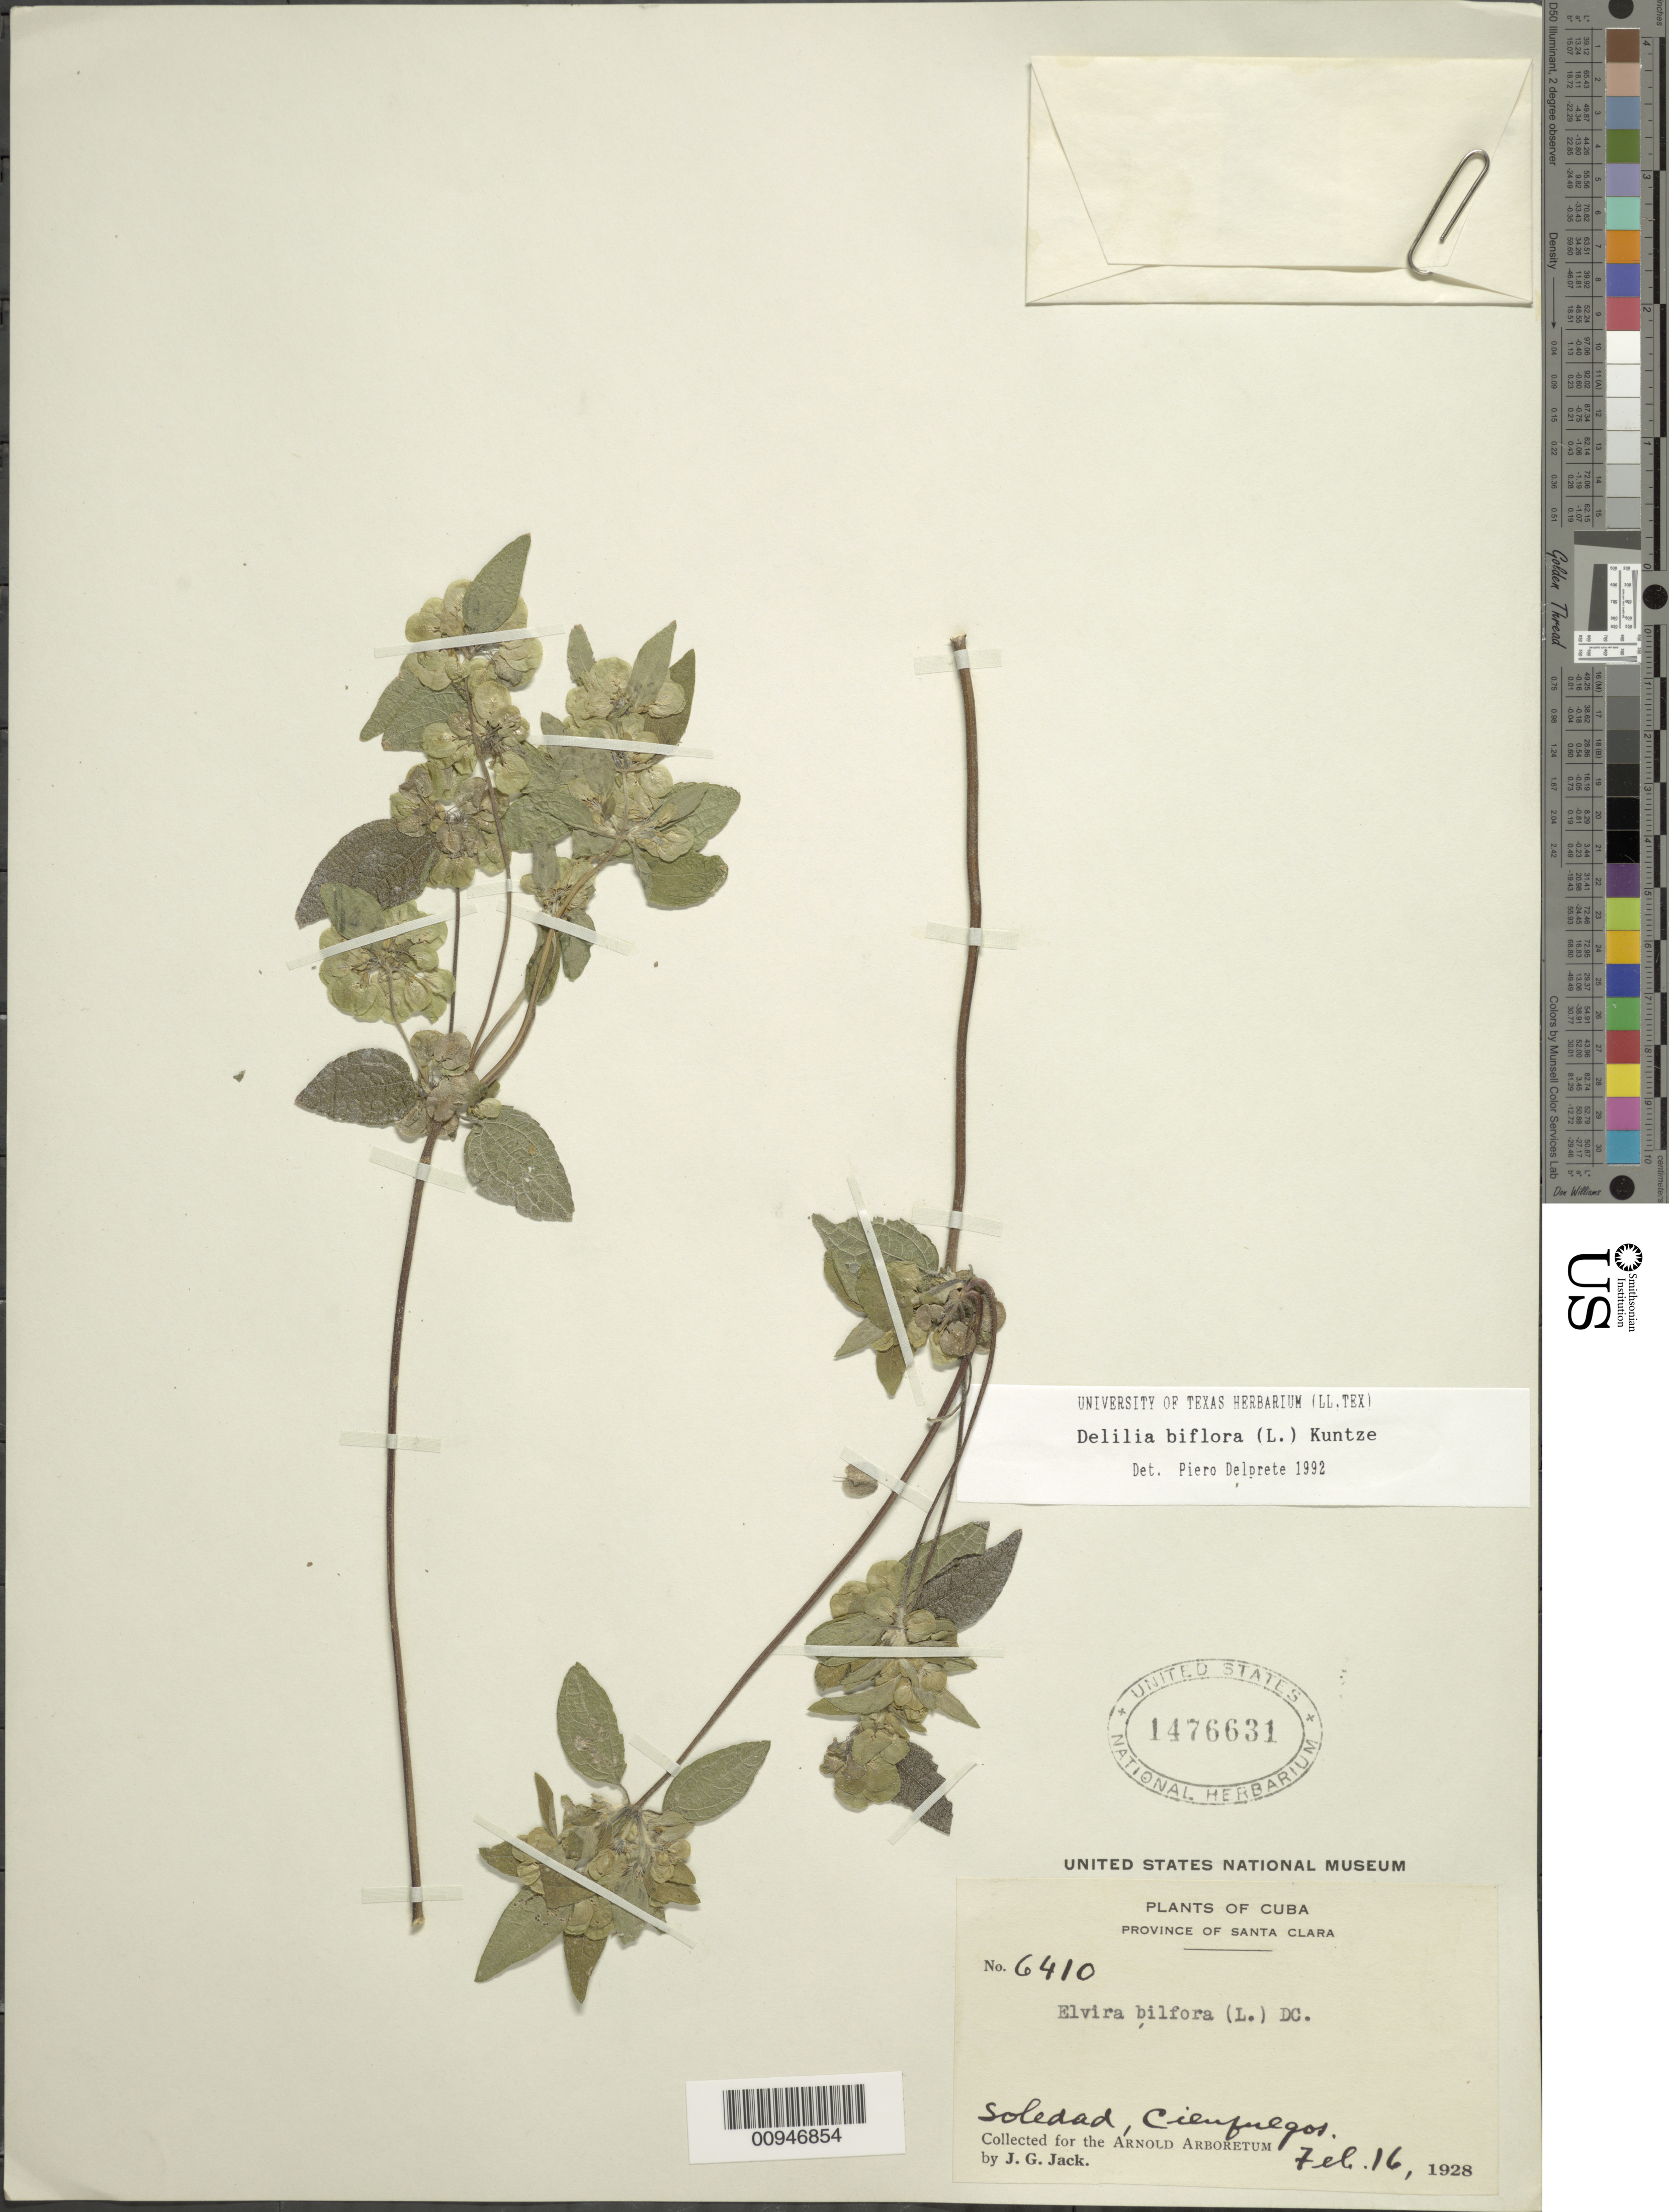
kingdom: Plantae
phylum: Tracheophyta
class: Magnoliopsida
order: Asterales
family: Asteraceae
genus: Delilia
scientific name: Delilia biflora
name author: (L.) Kuntze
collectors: J. G. Jack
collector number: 6410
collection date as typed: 16 Feb 1928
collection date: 1928-02-16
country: Cuba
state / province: Cienfuegos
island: Cuba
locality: Soledad, Cienfuegos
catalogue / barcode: US 1476631